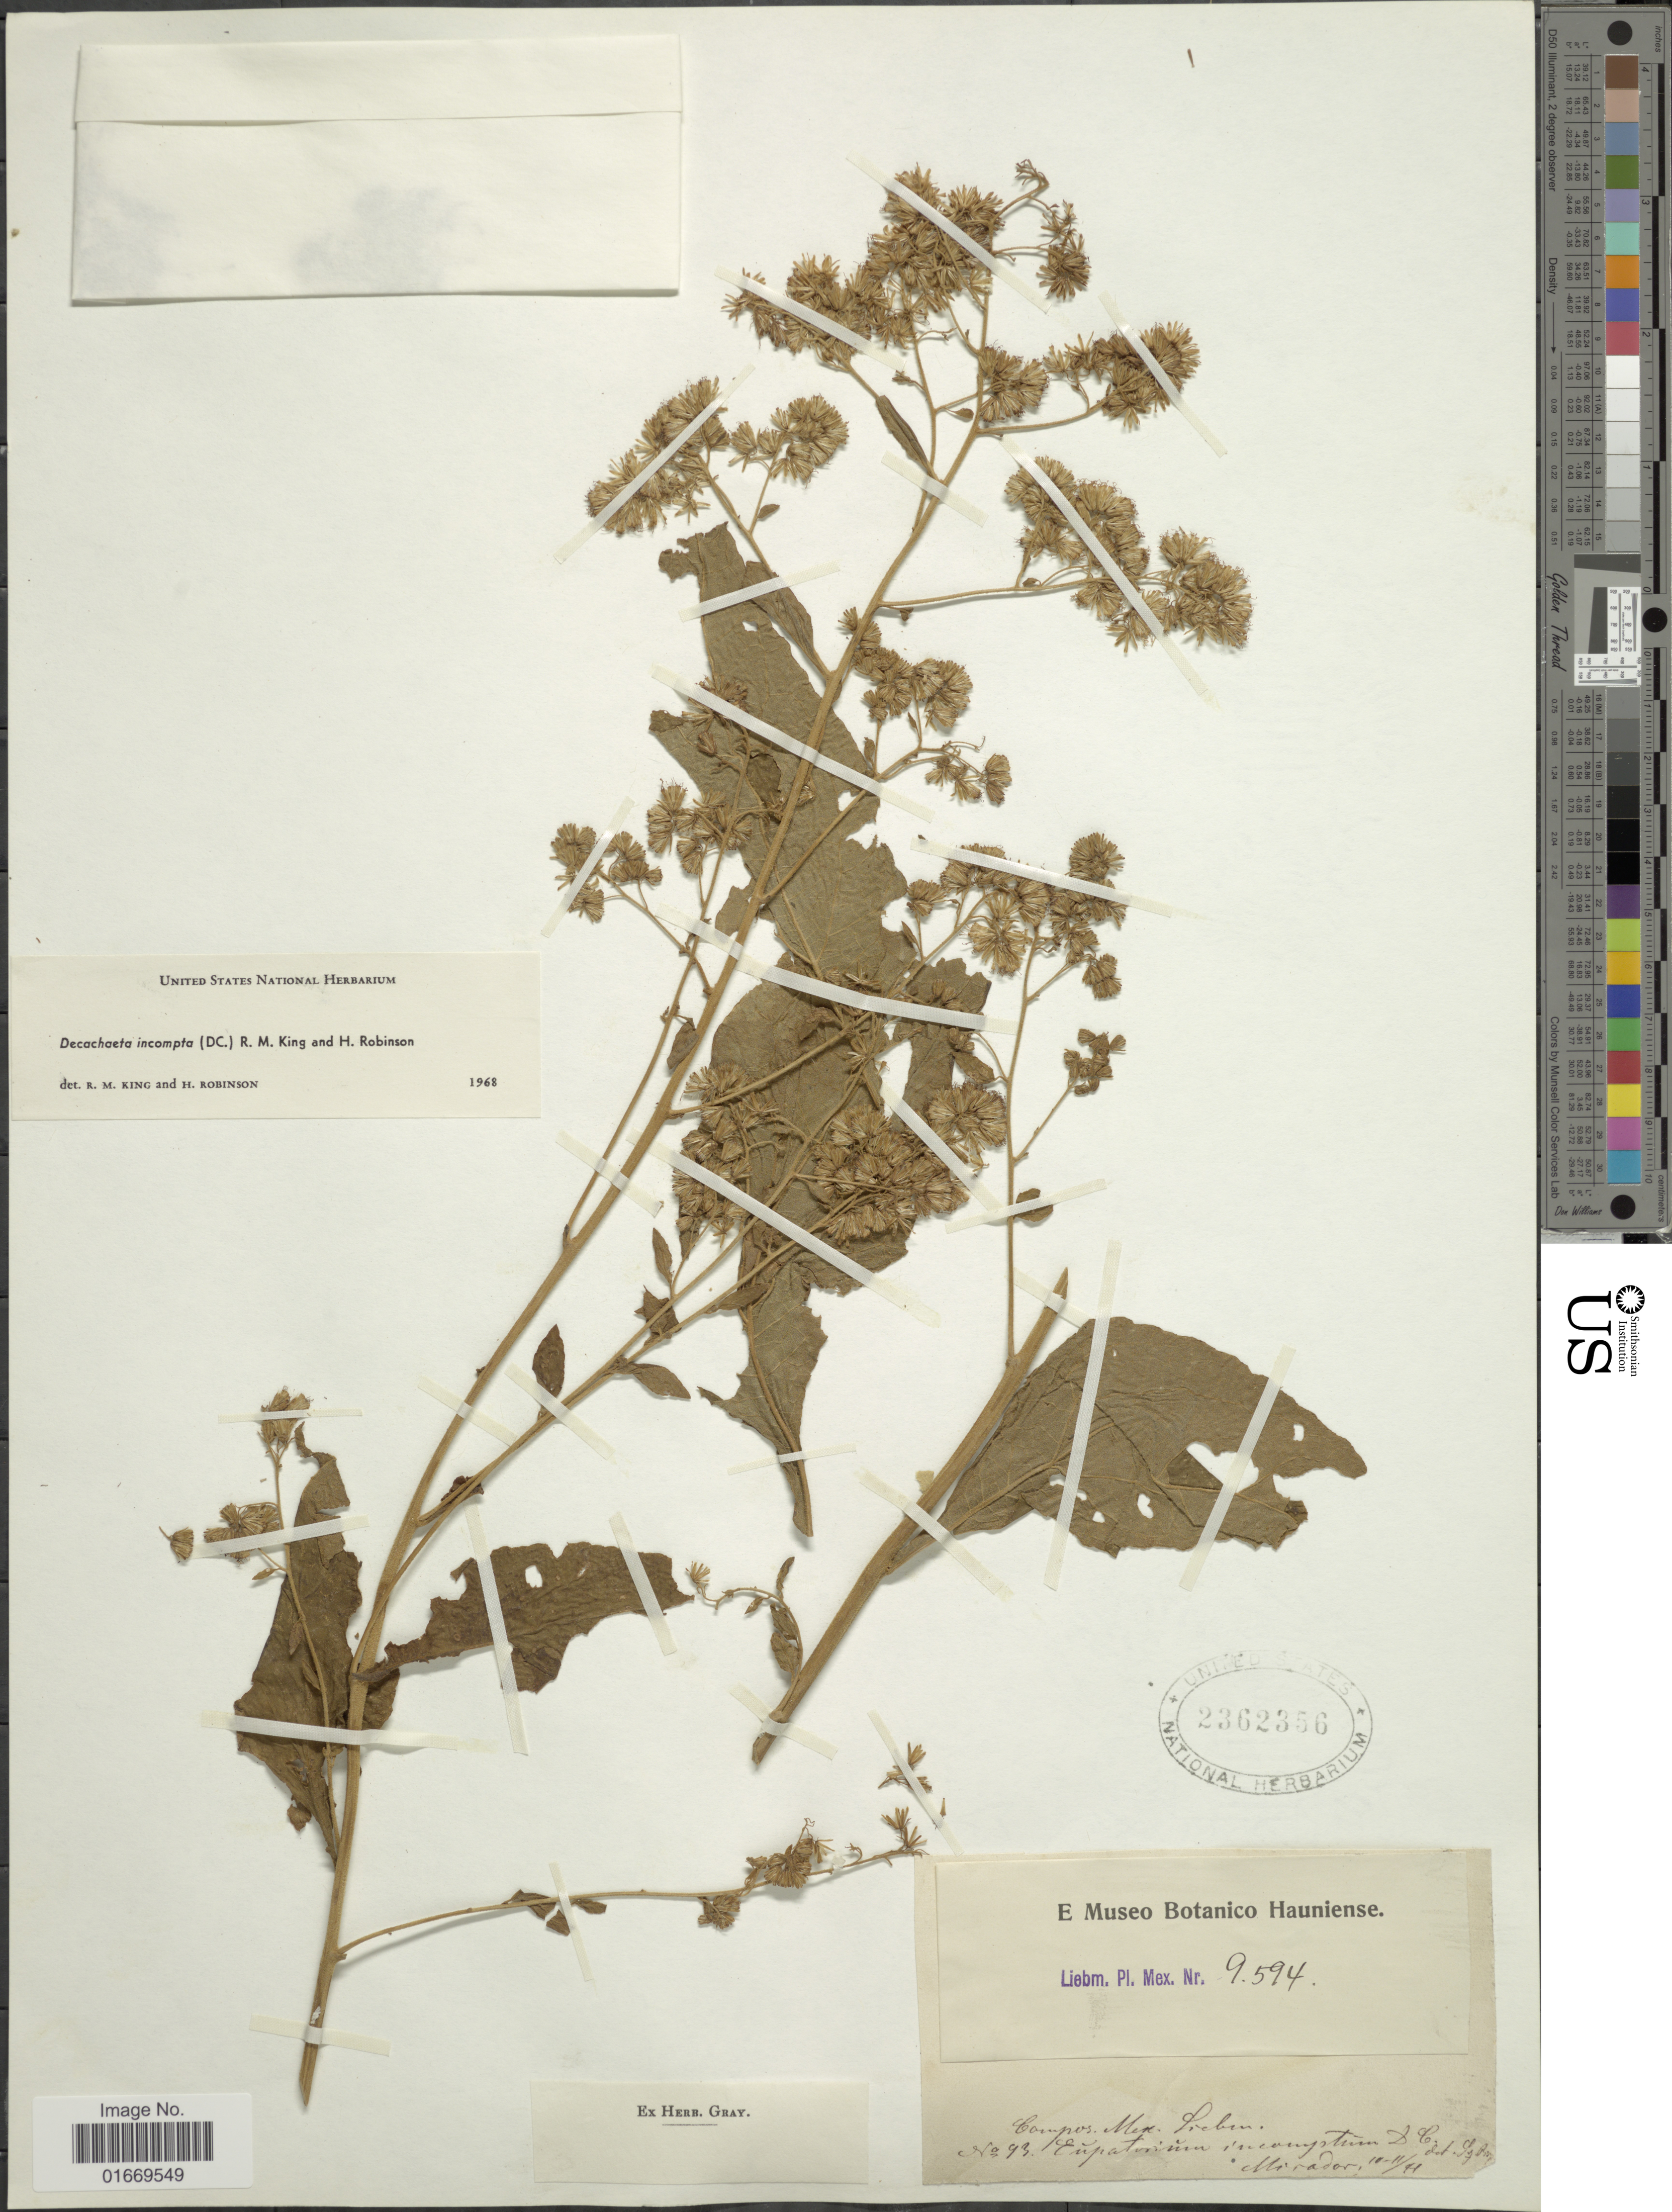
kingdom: Plantae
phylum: Tracheophyta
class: Magnoliopsida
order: Asterales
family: Asteraceae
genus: Decachaeta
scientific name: Decachaeta incompta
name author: (DC.) R.M. King & H. Rob.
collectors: Liebmann, --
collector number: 9594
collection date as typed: Transcribed d/m/y: 10/11/91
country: Mexico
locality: Mirador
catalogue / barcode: US 2362356